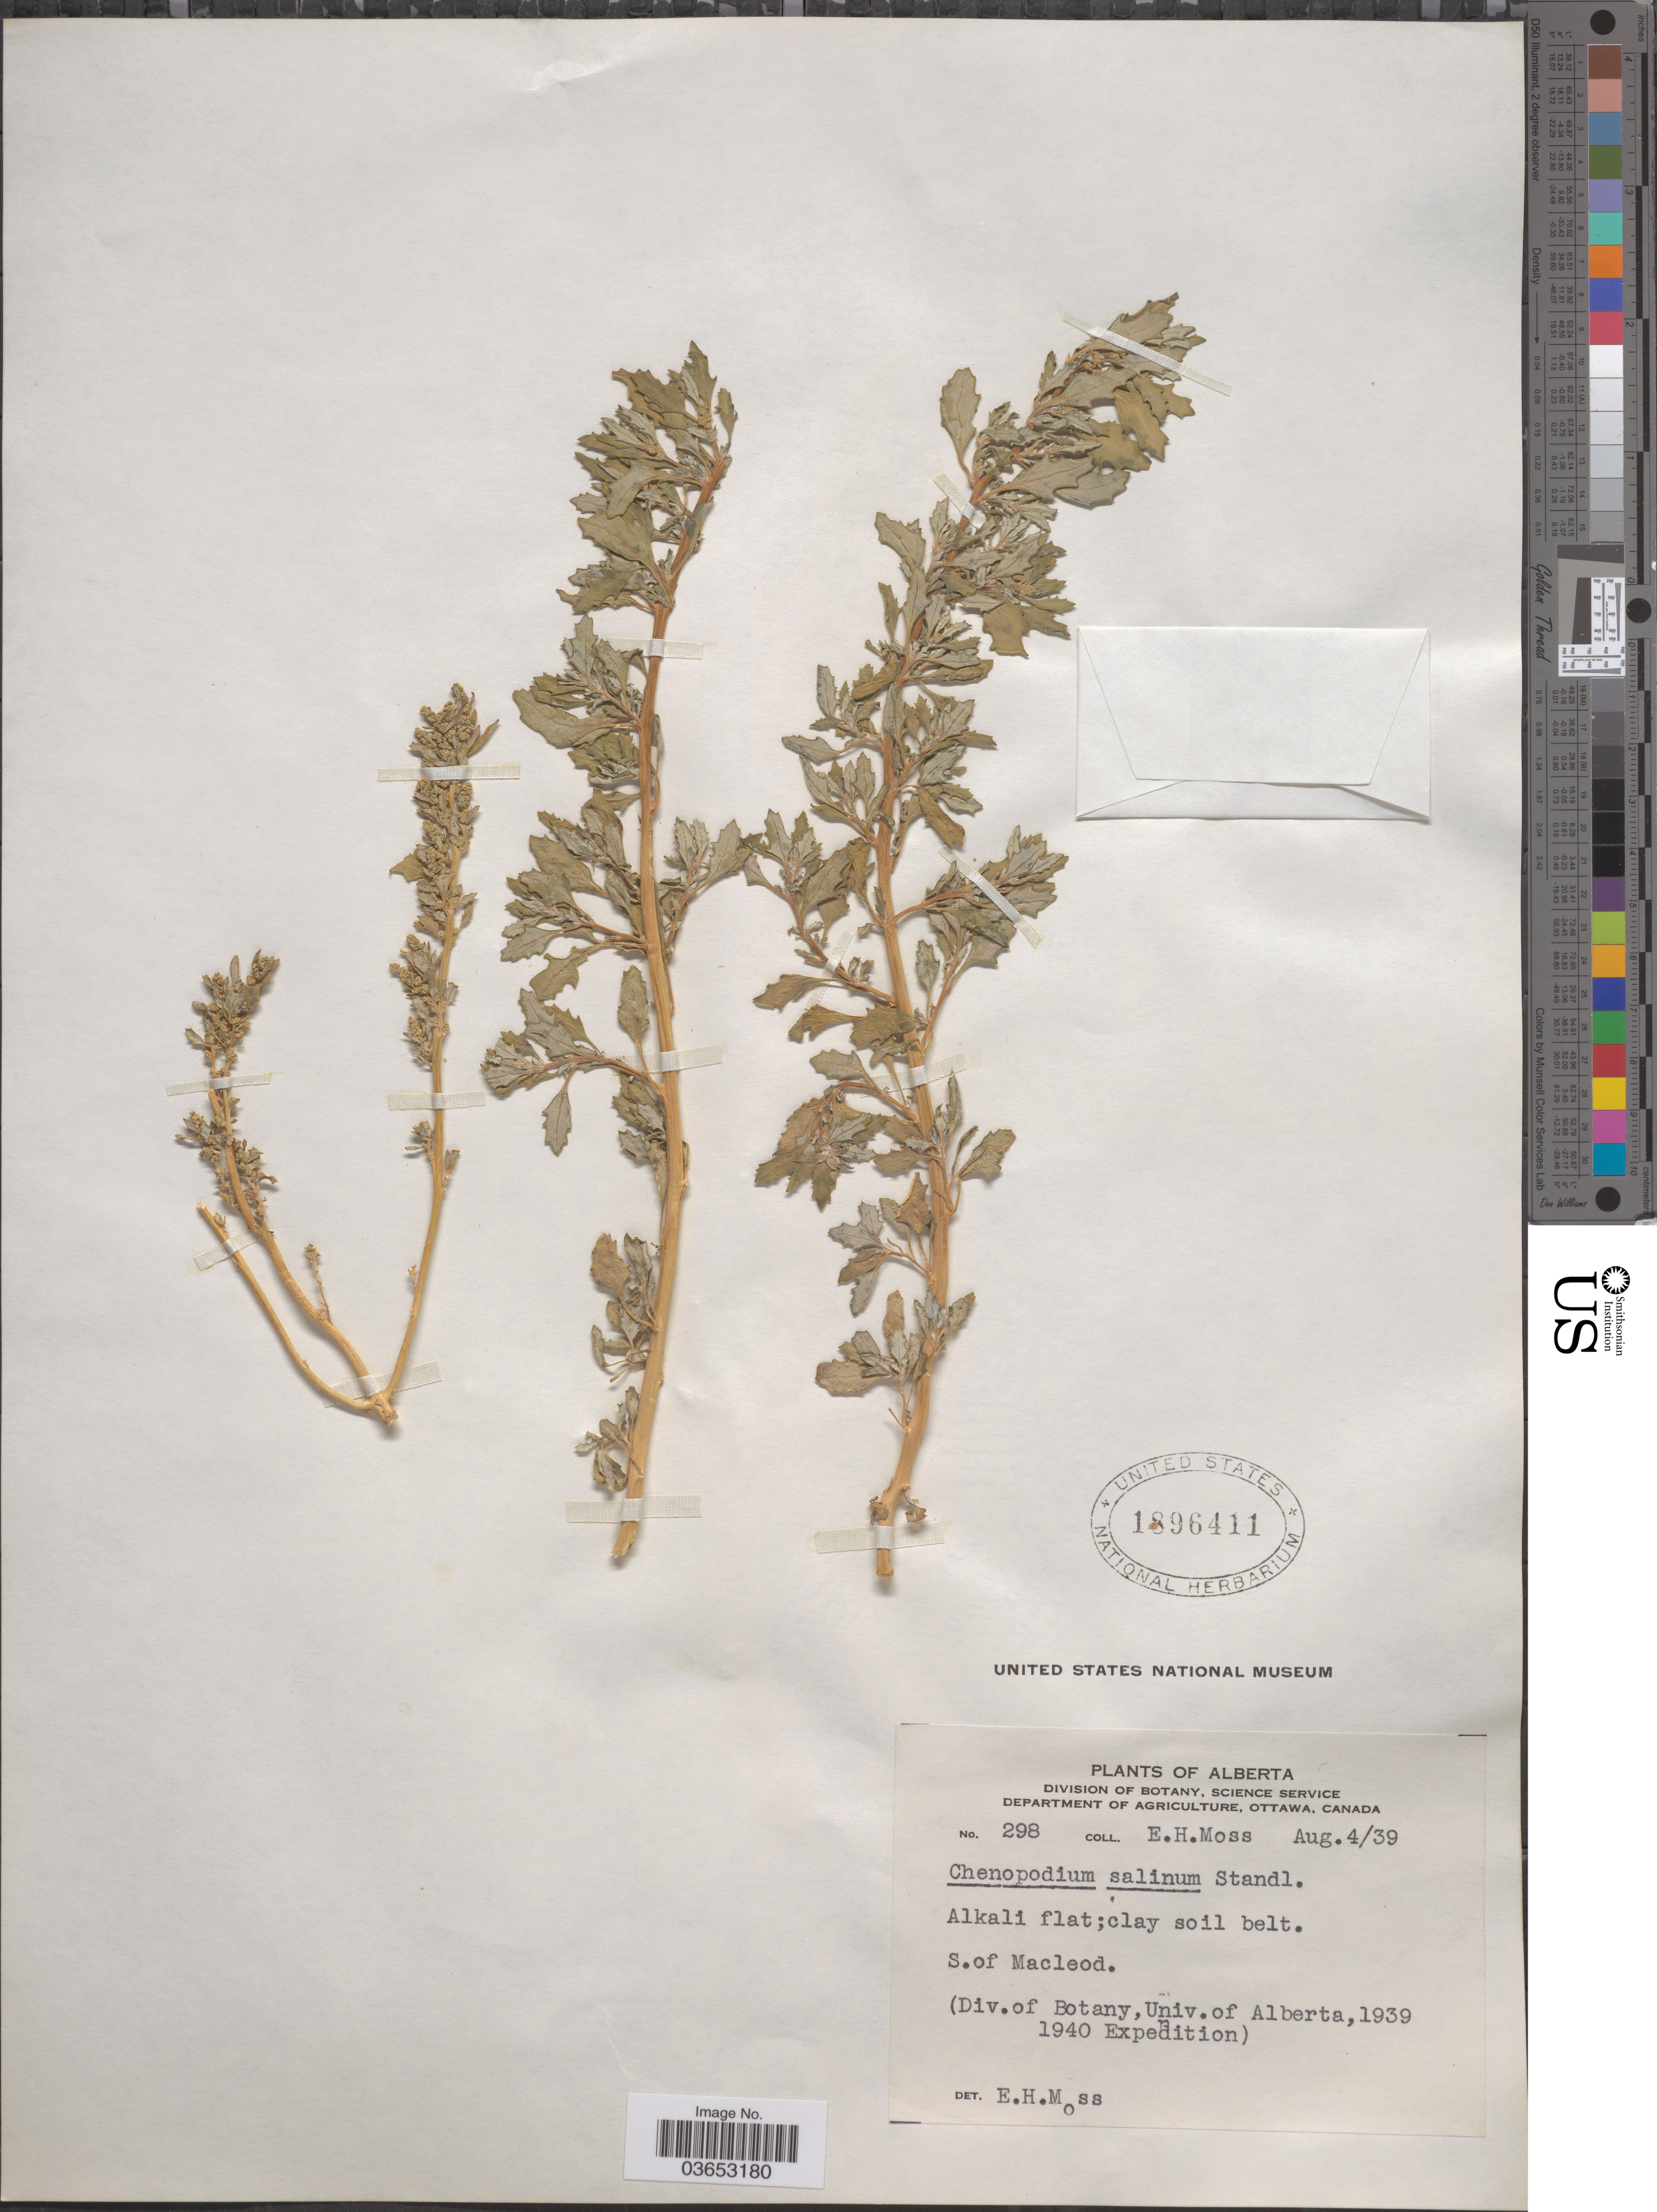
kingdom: Plantae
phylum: Tracheophyta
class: Magnoliopsida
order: Caryophyllales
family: Amaranthaceae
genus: Chenopodium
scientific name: Chenopodium glaucum subsp. salinum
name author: (Aellen) Aellen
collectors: E. Moss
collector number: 298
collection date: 1939-08-04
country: Canada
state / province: Alberta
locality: S. of Macleod.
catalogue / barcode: US 1896411